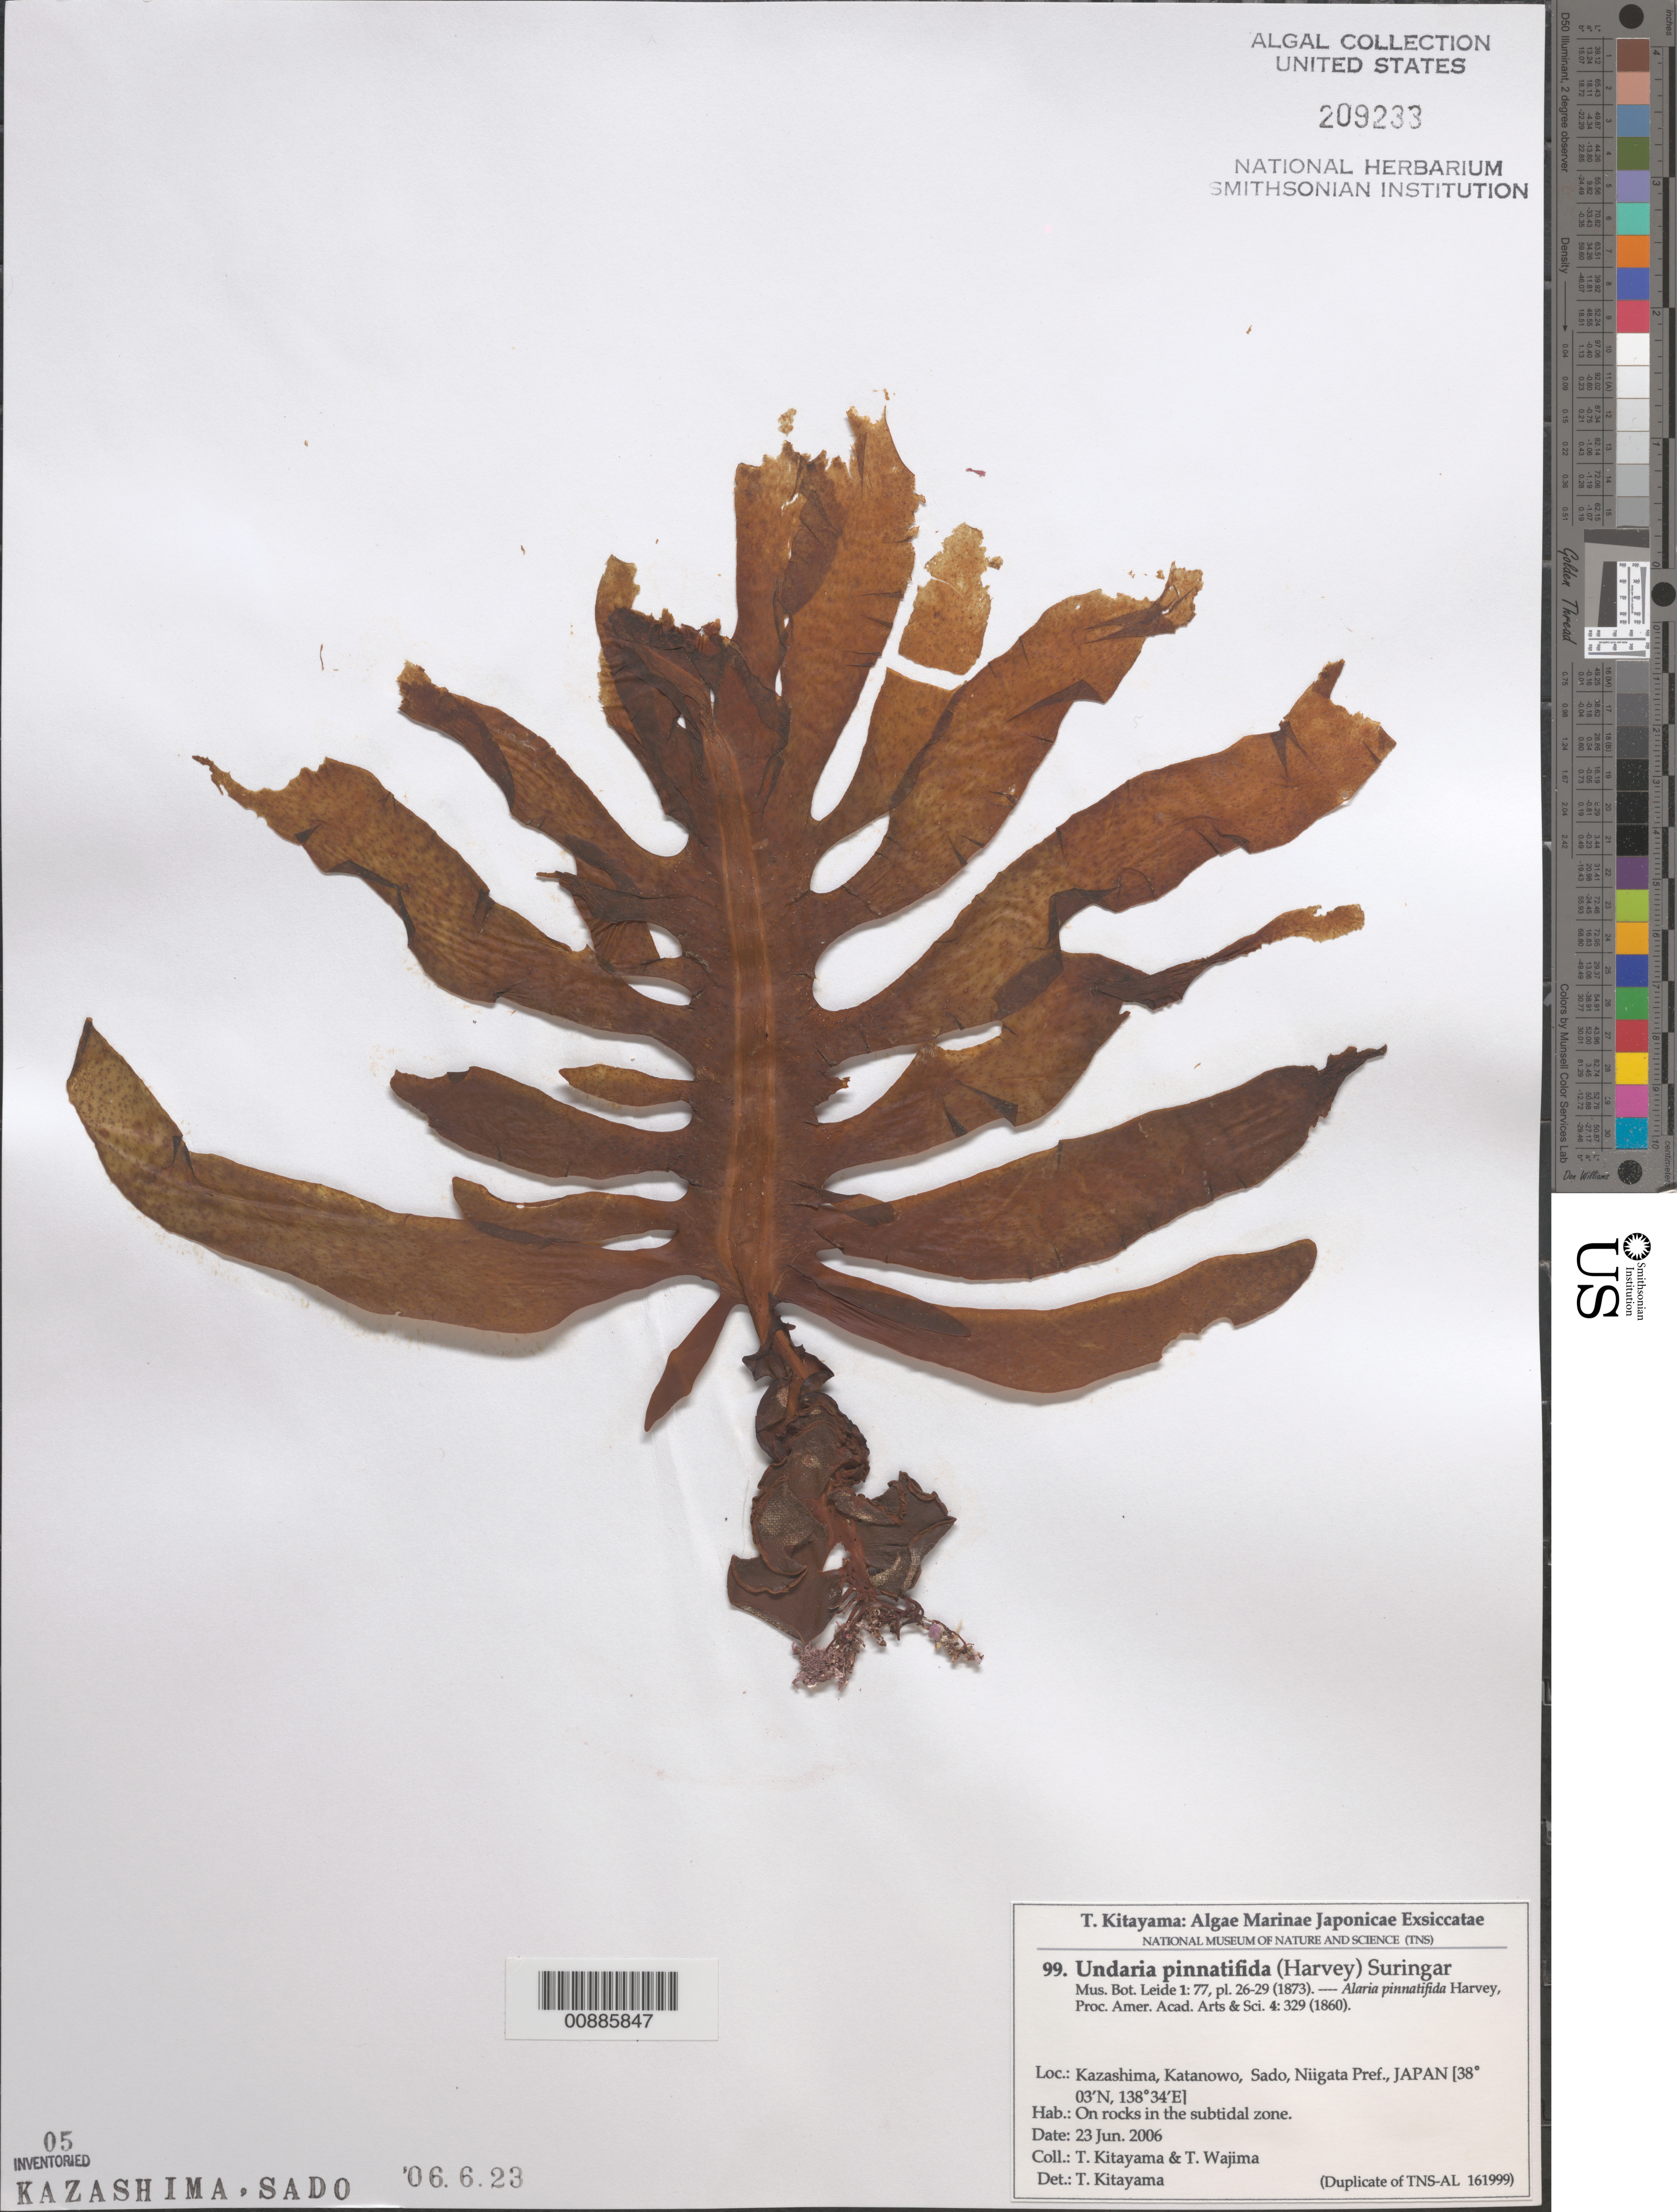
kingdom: Chromista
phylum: Ochrophyta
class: Phaeophyceae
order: Laminariales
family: Alariaceae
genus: Undaria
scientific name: Undaria pinnatifida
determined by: Kitayama, T.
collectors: T. Kitayama & T. Wajima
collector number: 99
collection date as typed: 23 Jun 2006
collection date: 2006-06-23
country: Japan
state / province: Niigata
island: Sado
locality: Kazashima, Katanowo, Sado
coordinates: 38 03' N, 138 34' E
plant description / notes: Kitayama, T., Algae Marinae Japonicae Exsiccatae, Fasc. IV (Nos. 76-100)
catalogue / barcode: US 209233